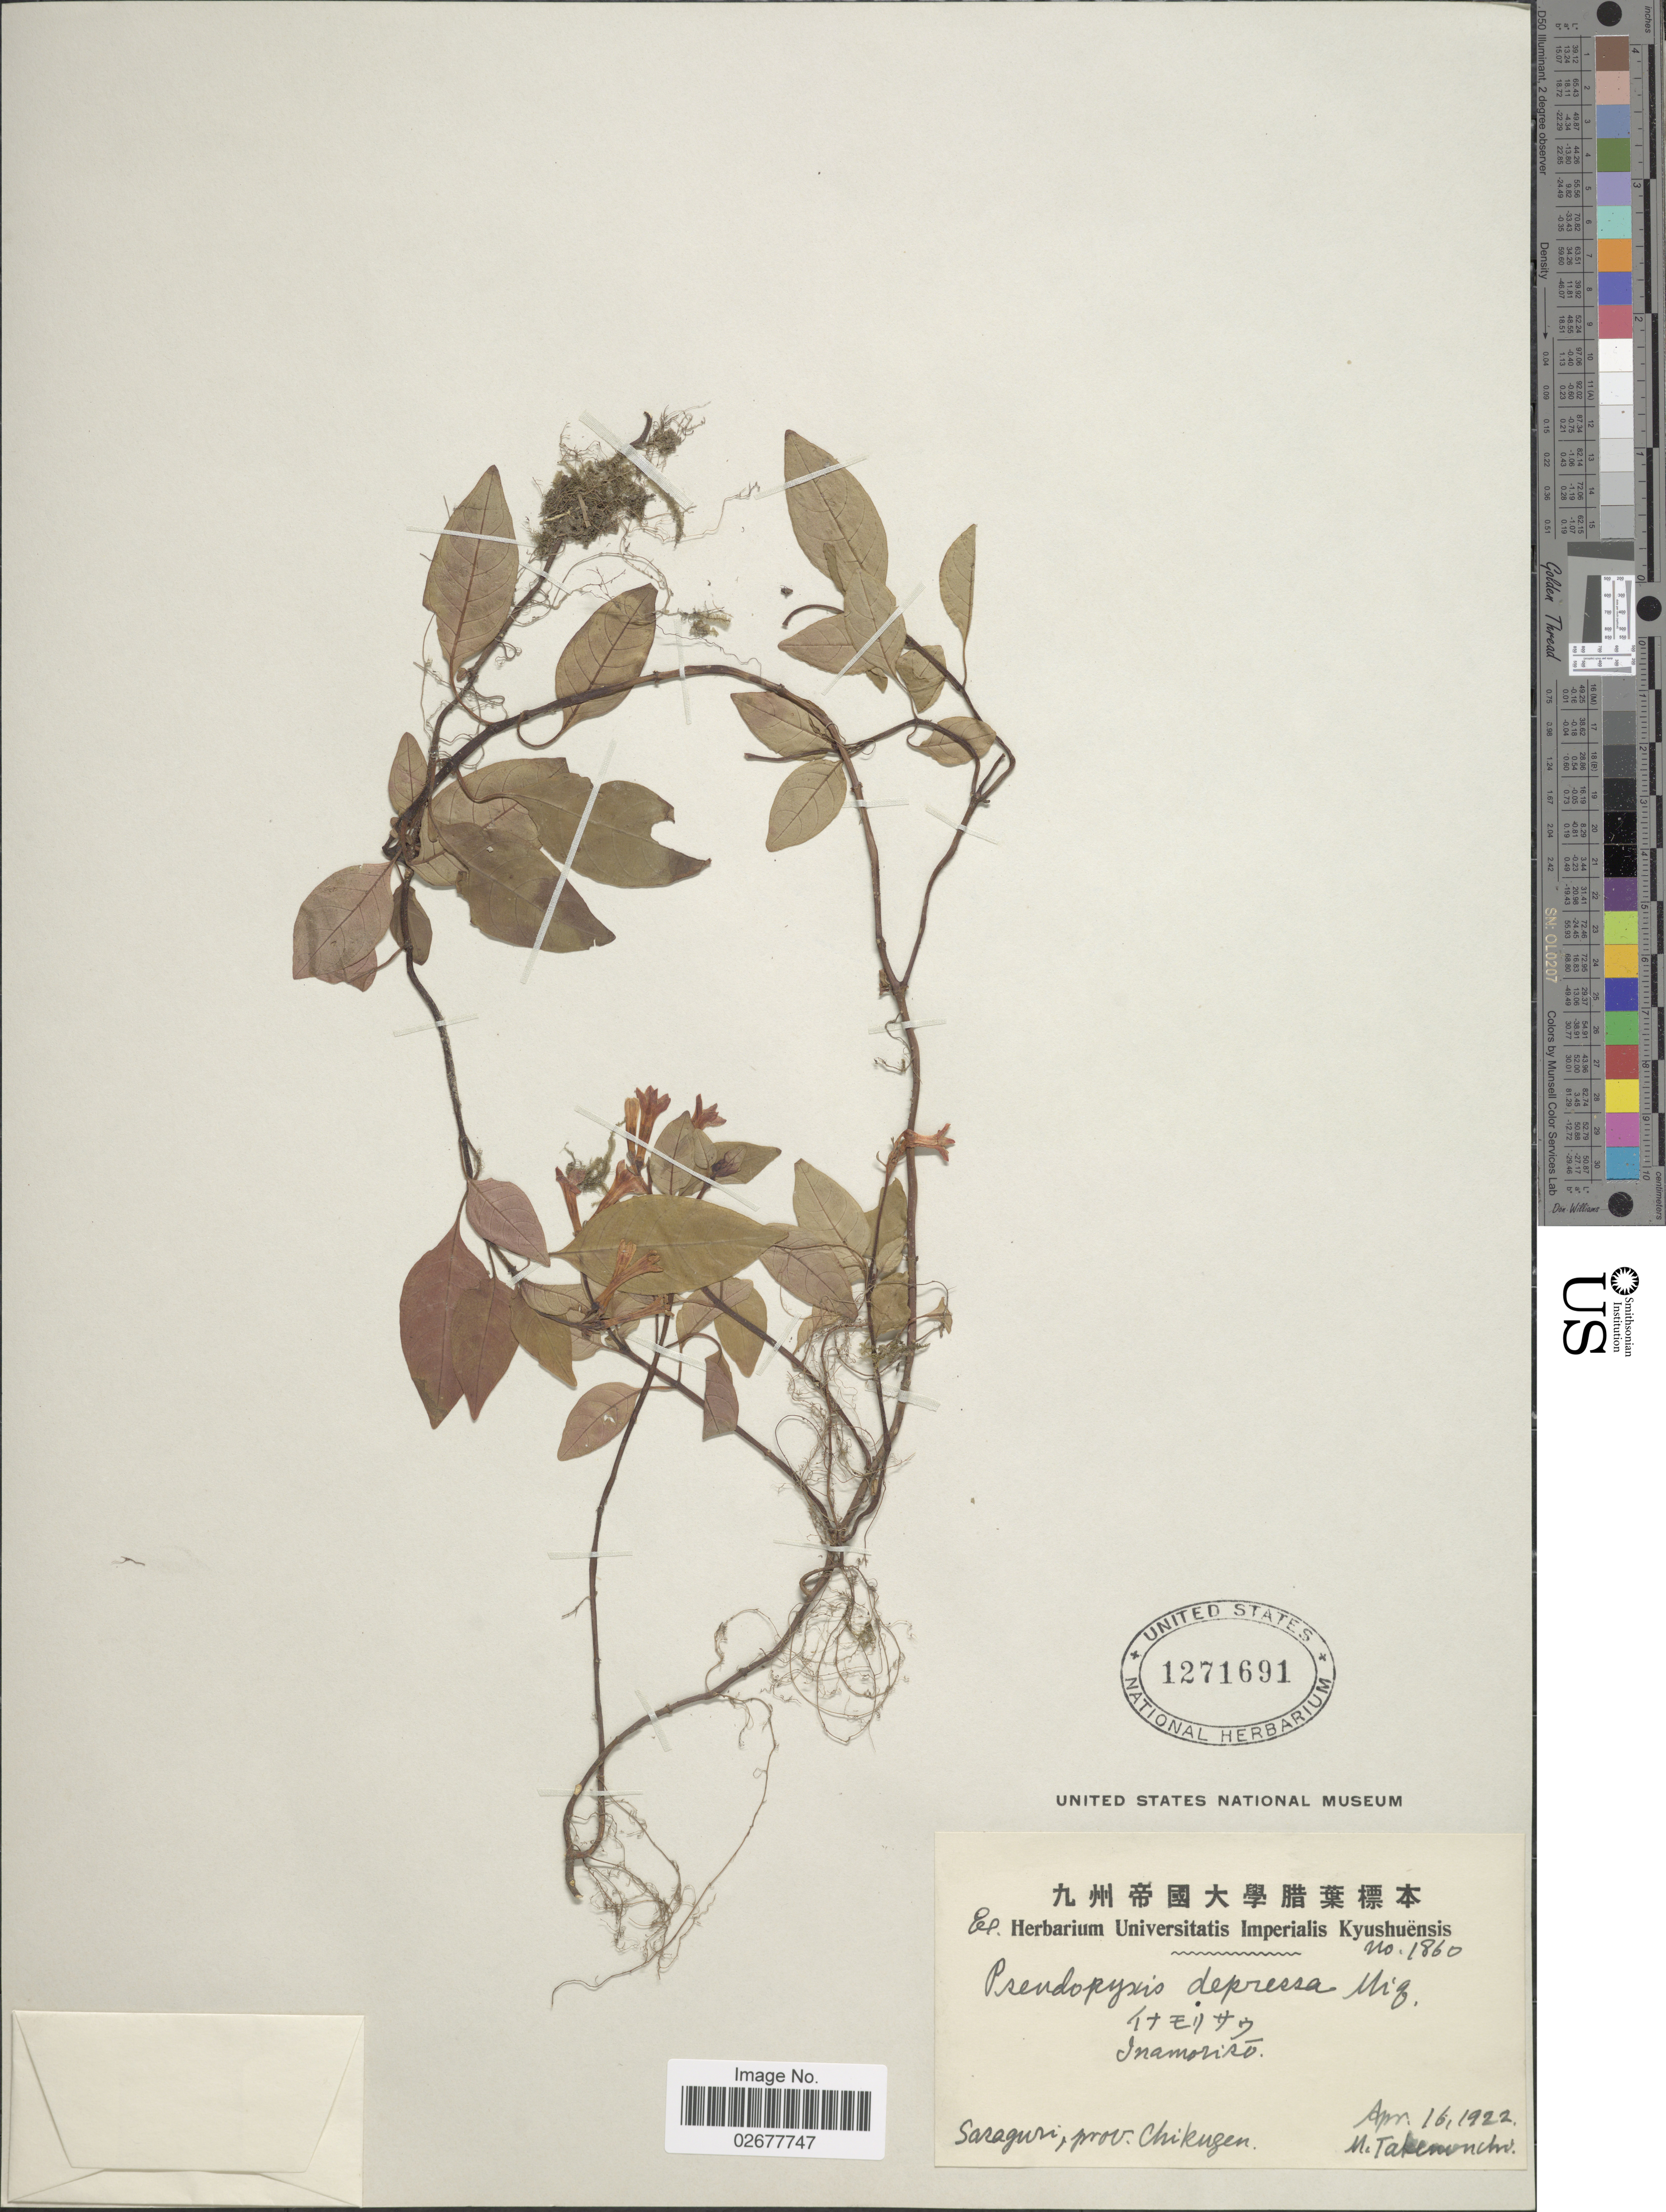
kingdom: Plantae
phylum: Tracheophyta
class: Magnoliopsida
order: Gentianales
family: Rubiaceae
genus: Pseudopyxis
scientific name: Pseudopyxis depressa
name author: Miq.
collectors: M. Takenouchi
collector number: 1860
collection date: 1922-04-16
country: Japan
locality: Sasaguri, prov. Chikuzen.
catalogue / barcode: US 1271691